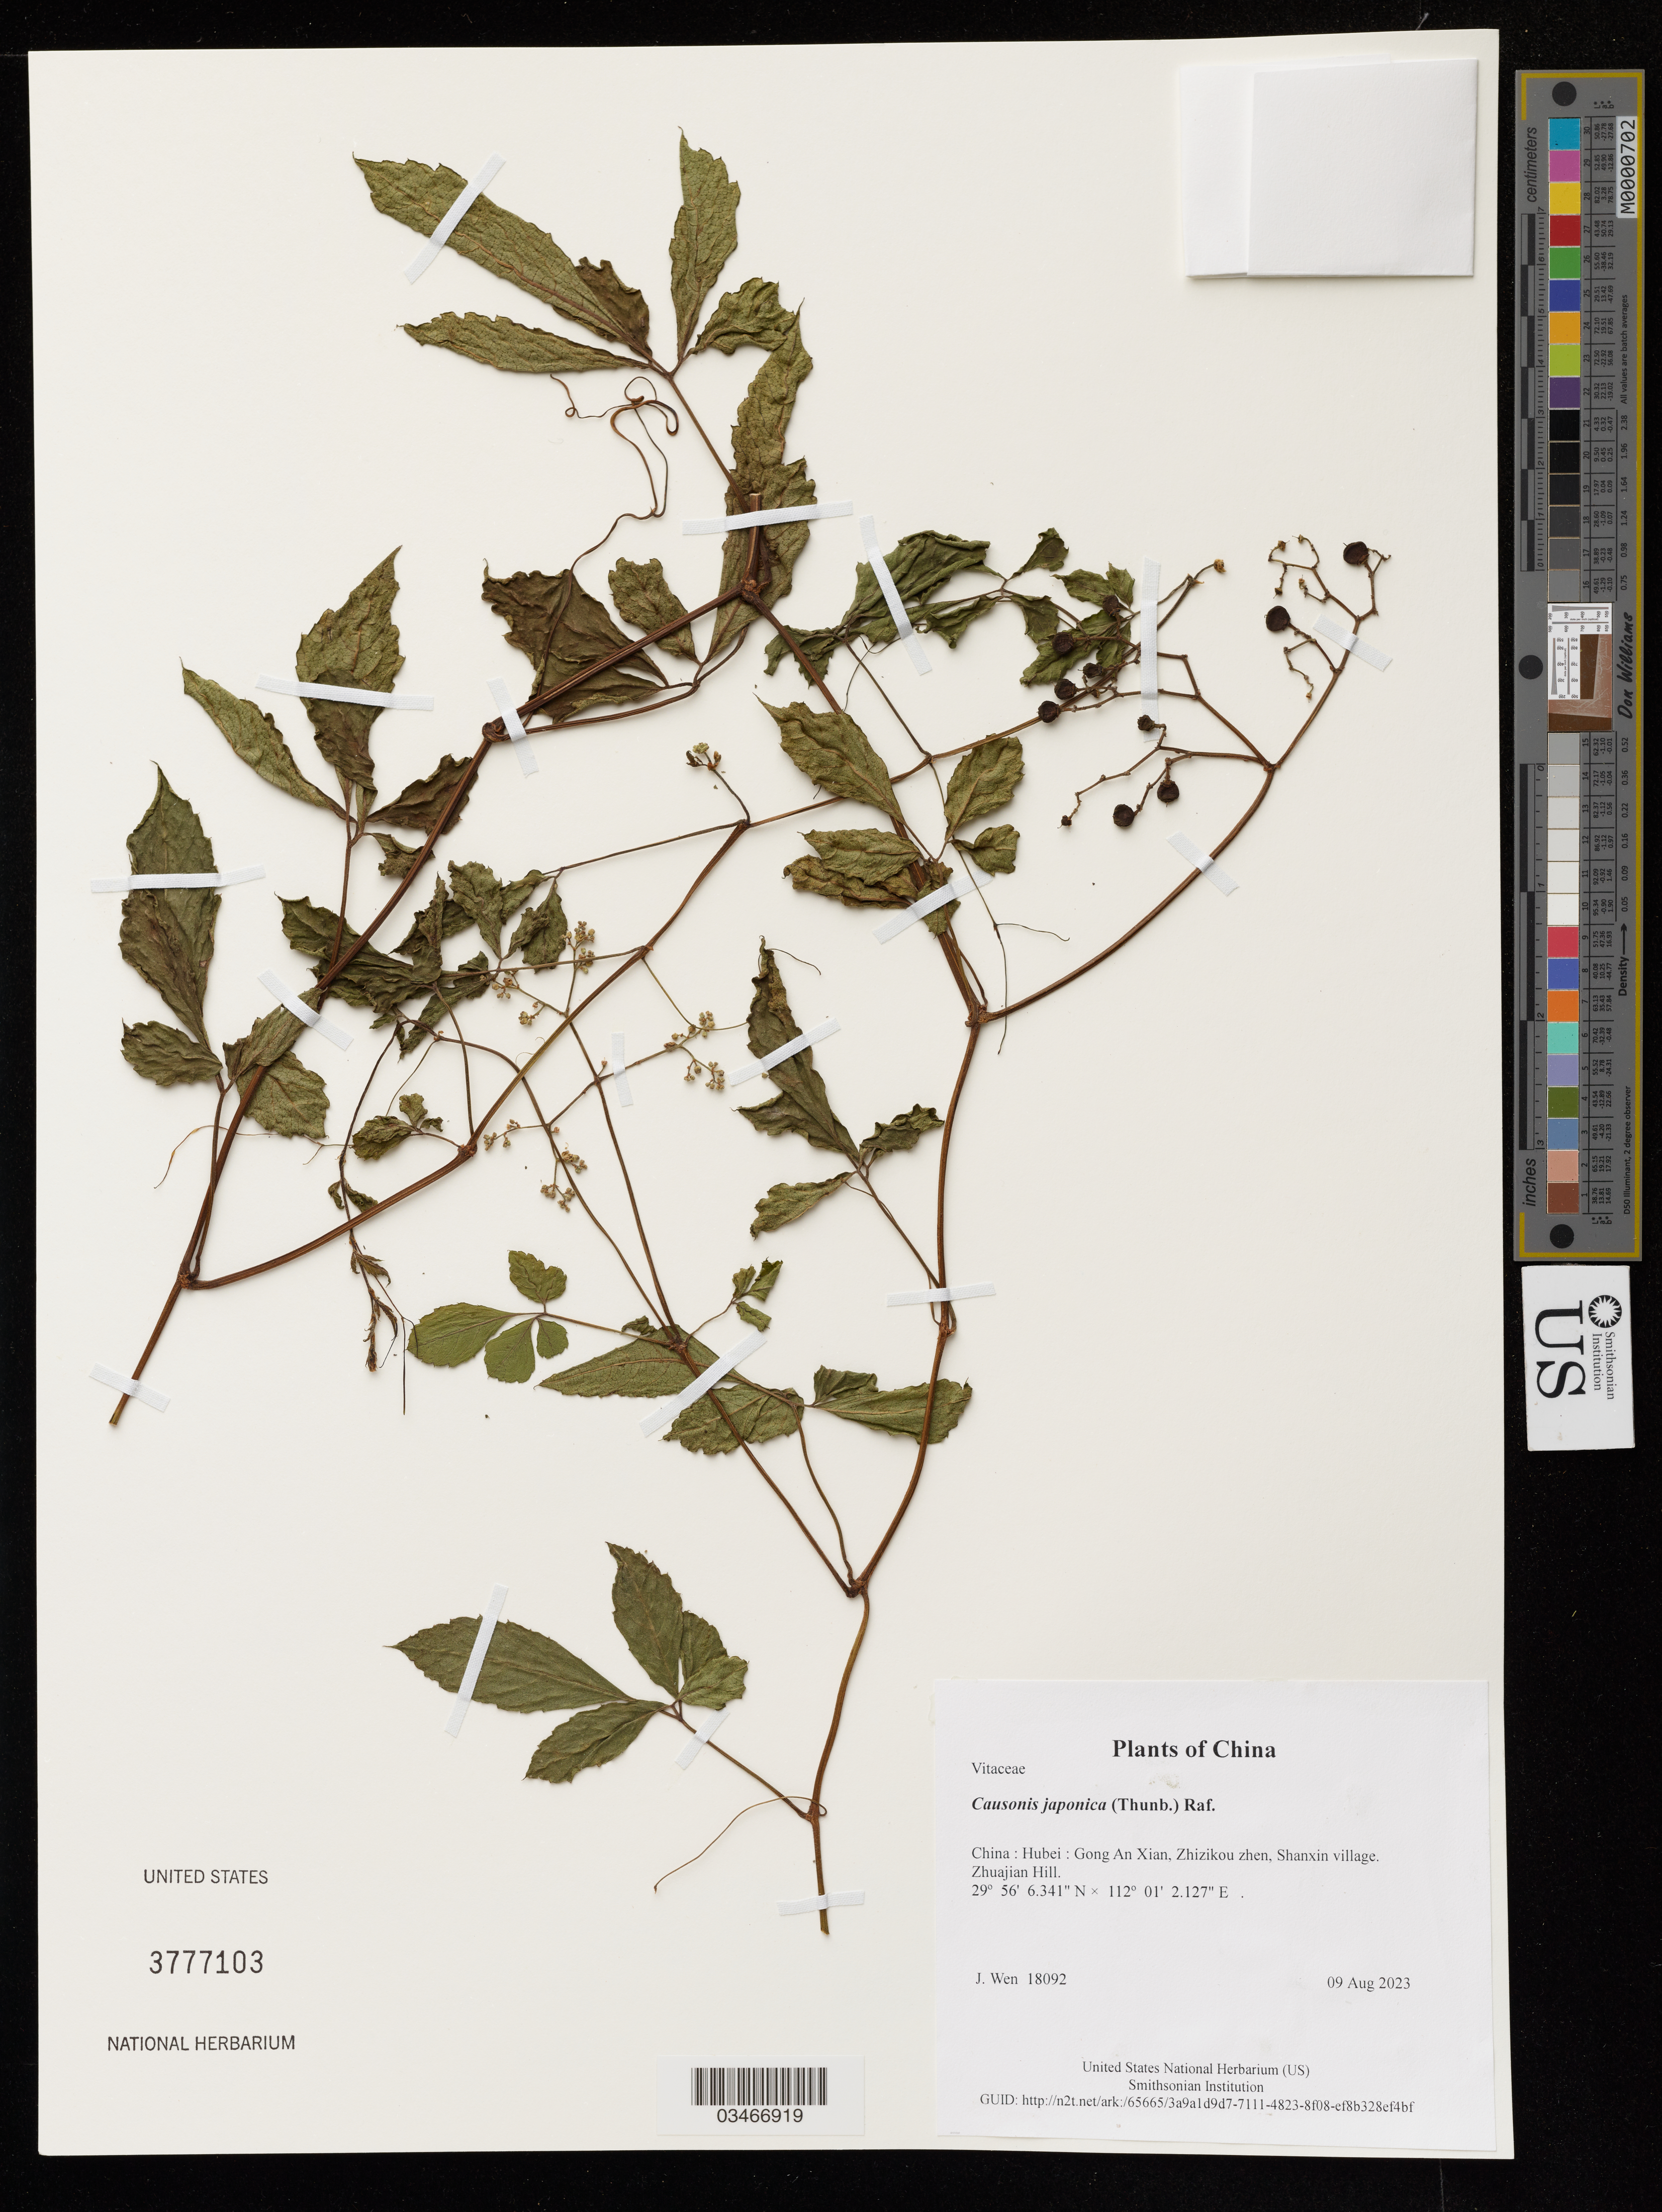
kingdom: Plantae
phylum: Tracheophyta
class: Magnoliopsida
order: Vitales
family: Vitaceae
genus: Causonis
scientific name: Causonis japonica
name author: (Thunb.) Raf.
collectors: J. Wen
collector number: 18092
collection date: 2023-08-09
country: China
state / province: Hubei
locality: Gong An Xian, Zhizikou zhen, Shanxin village. Zhuajian Hill.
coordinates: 29.9350948 N, 112.0172576 E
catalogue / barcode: US 3777103